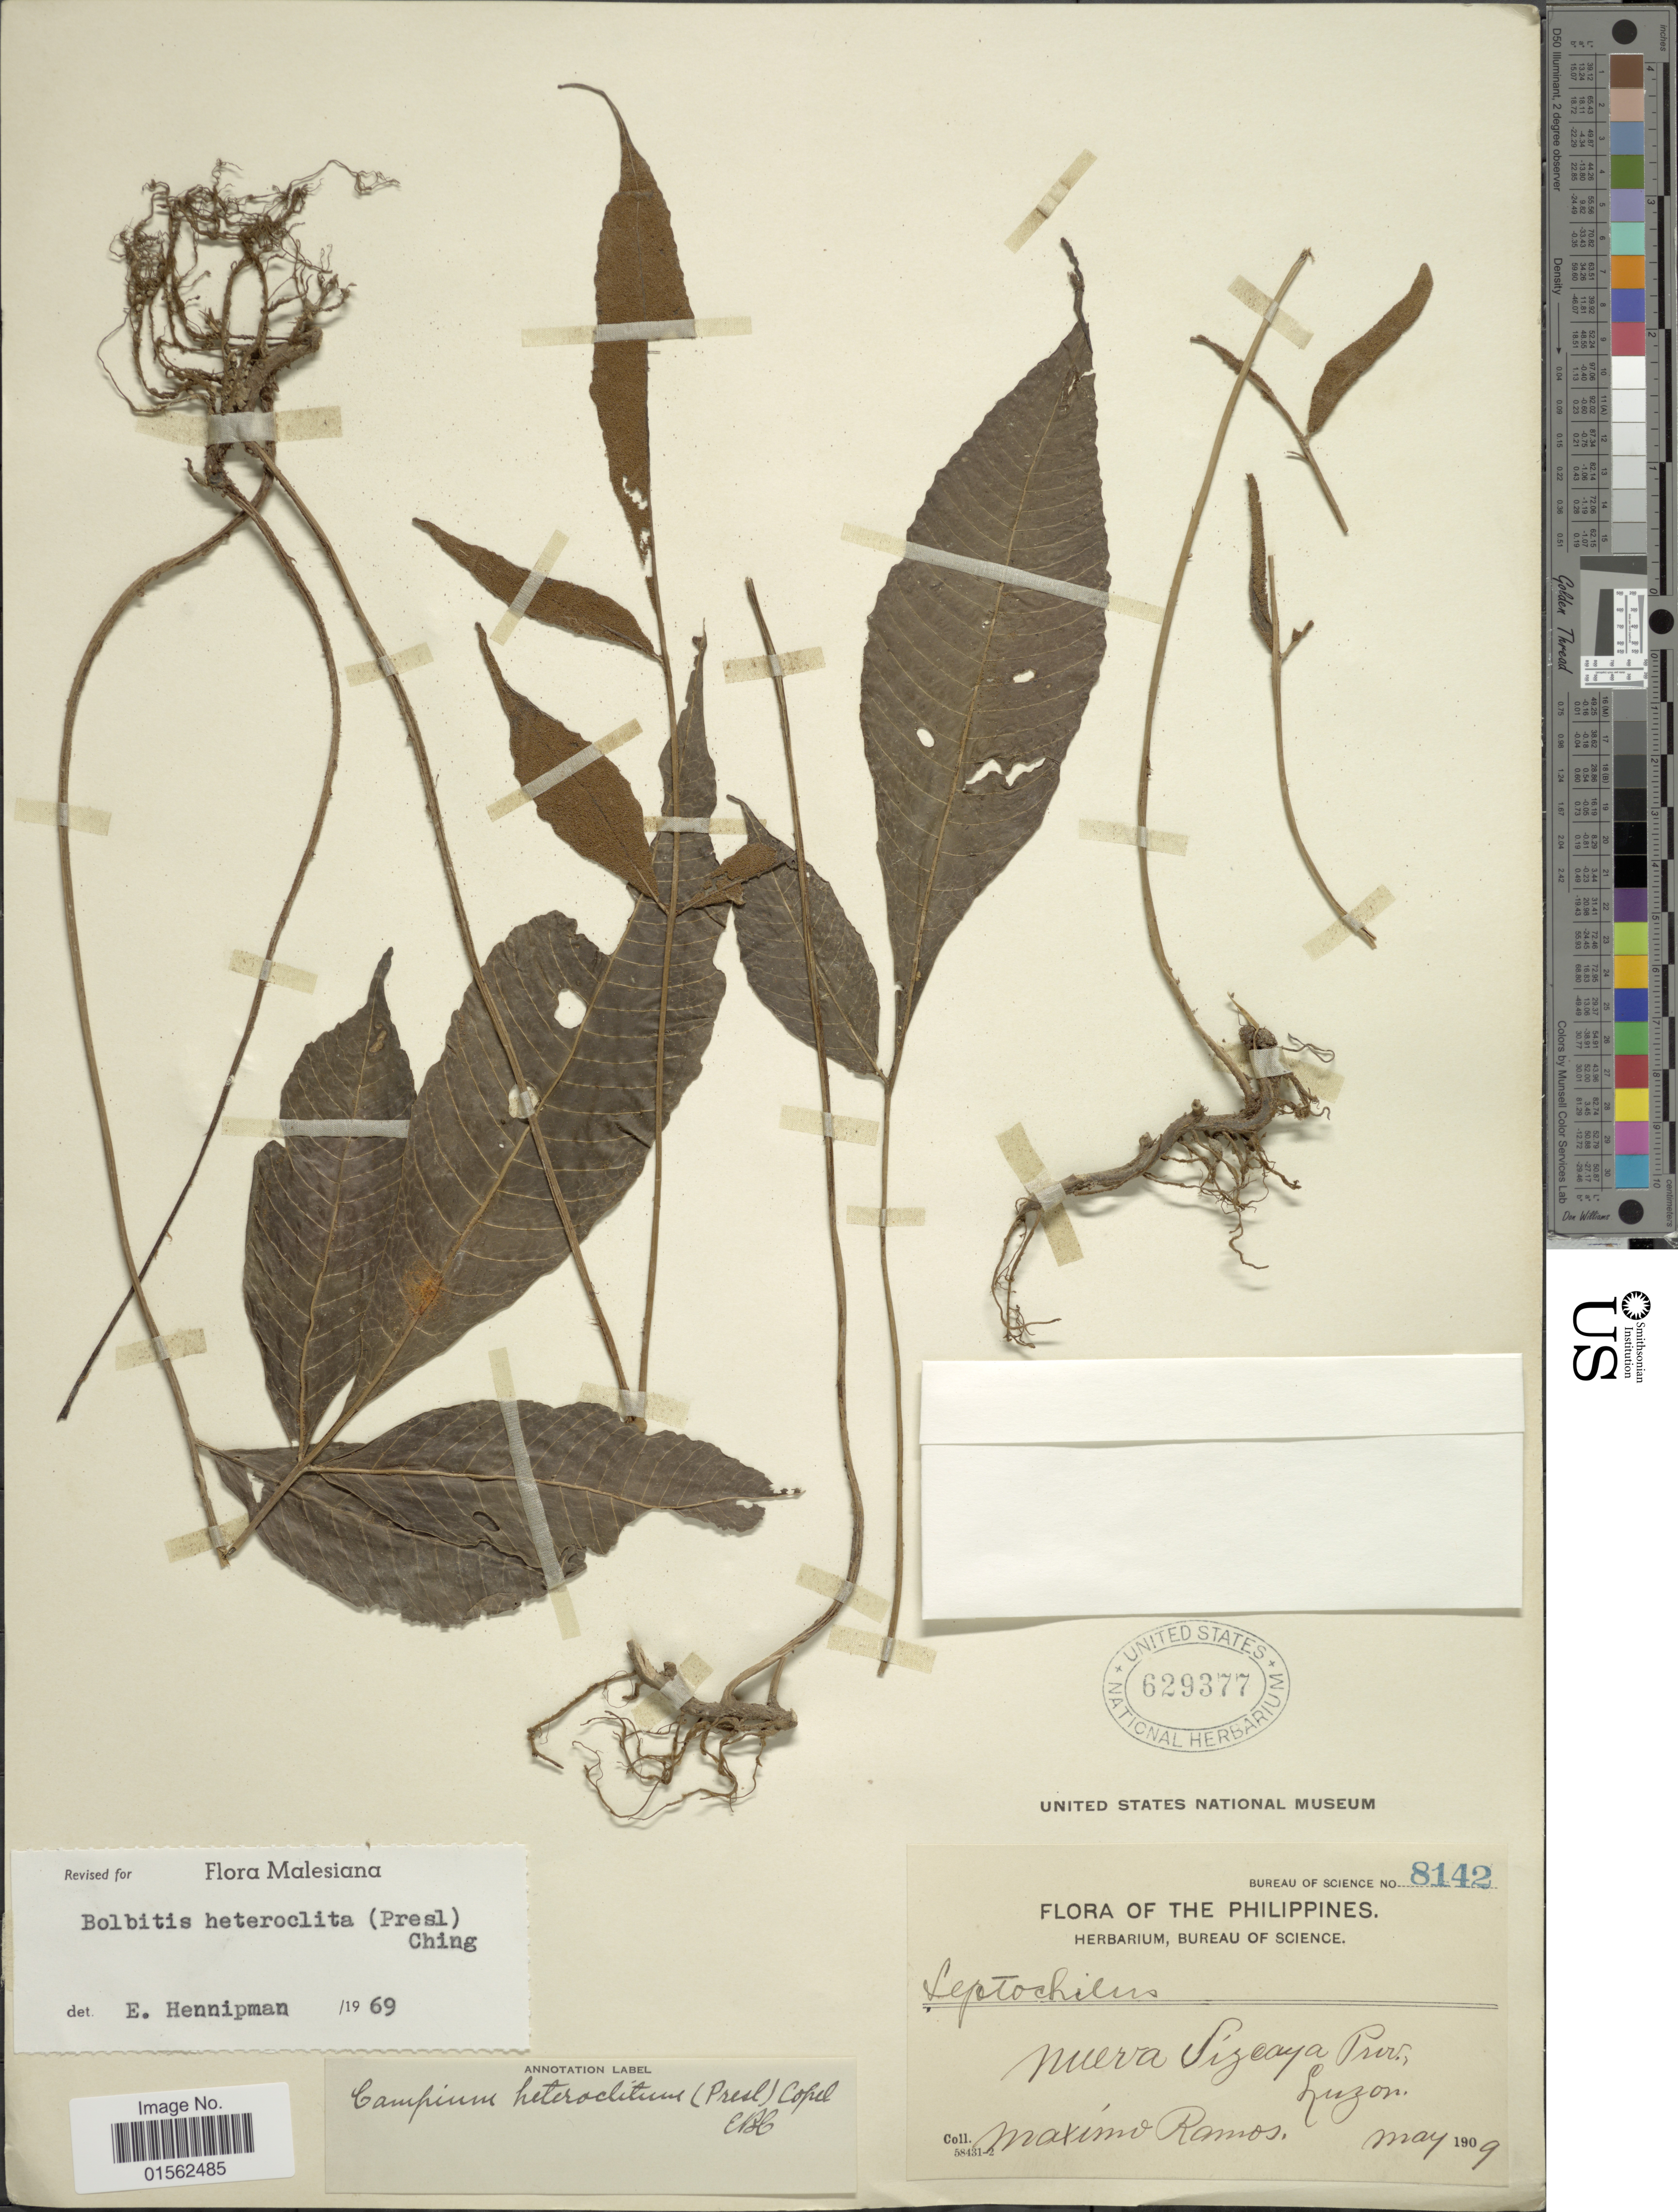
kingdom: Plantae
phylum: Tracheophyta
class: Polypodiopsida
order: Polypodiales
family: Dryopteridaceae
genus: Bolbitis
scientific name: Bolbitis heteroclita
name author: (C. Presl) Ching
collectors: M. Ramos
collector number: Bureau of Science 8142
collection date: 1909-05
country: Philippines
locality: Philippines, Muera Luzeaya Prov., Luzon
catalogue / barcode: US 629377